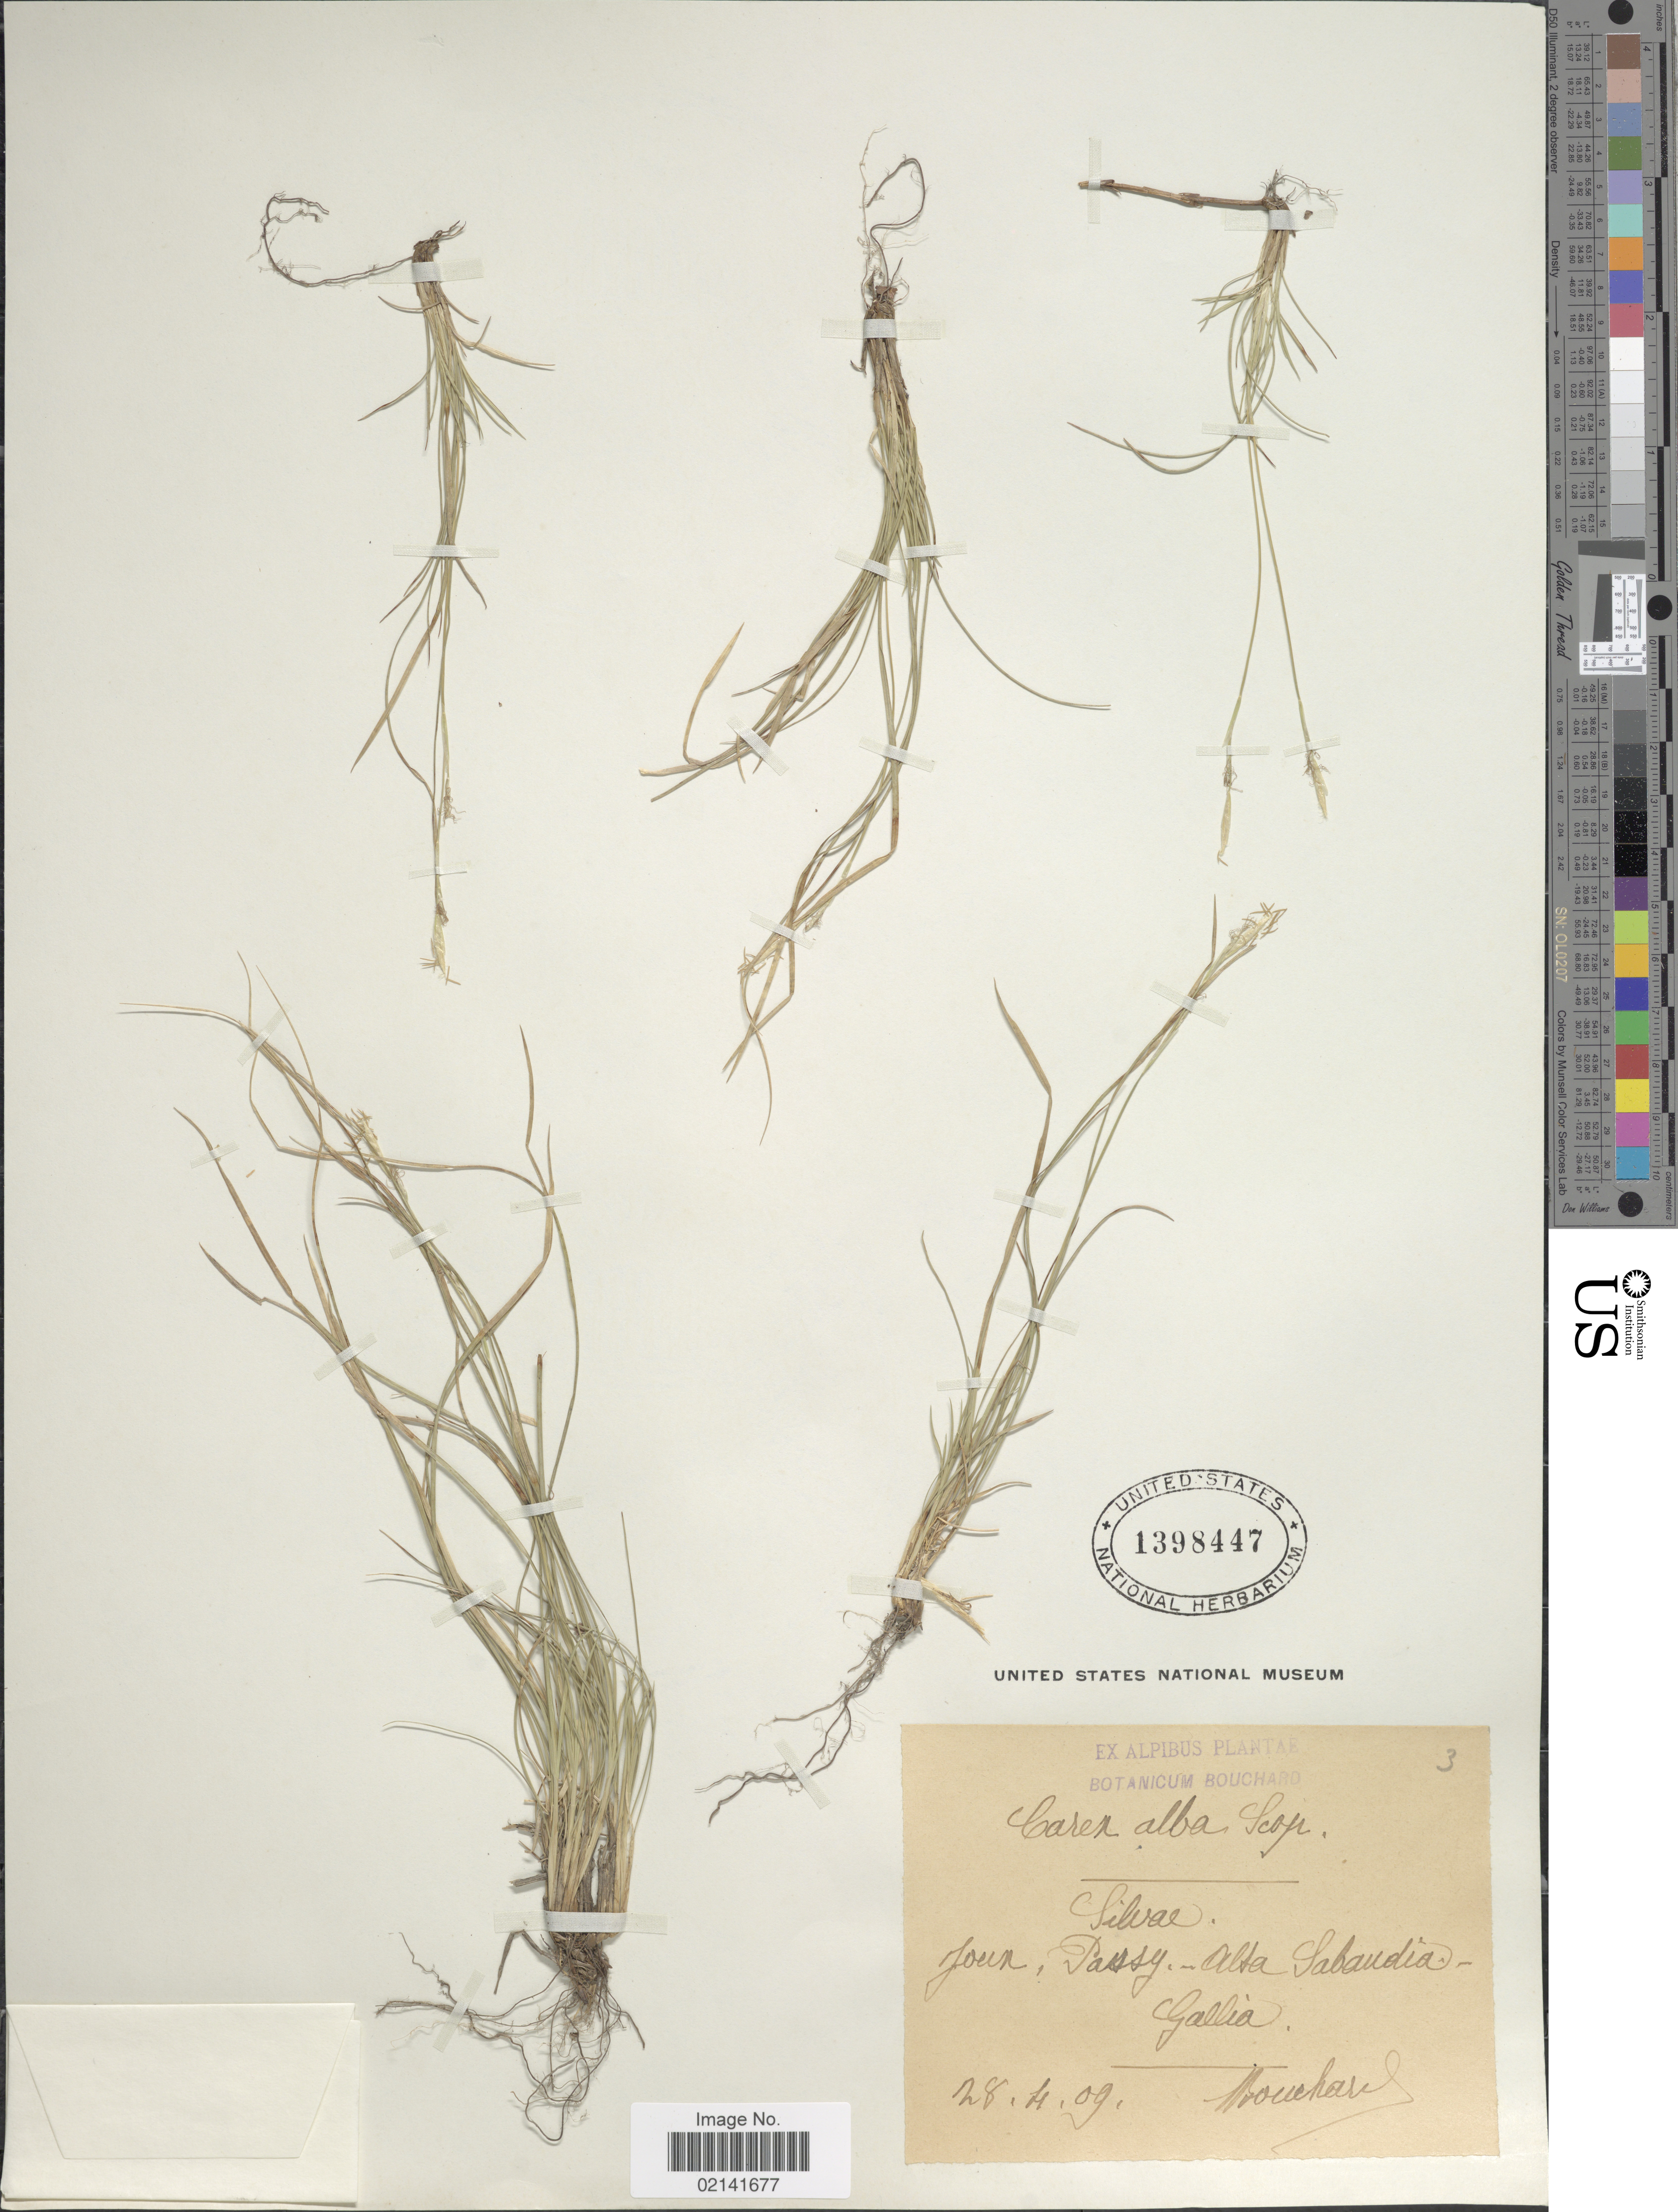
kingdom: Plantae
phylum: Tracheophyta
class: Liliopsida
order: Poales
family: Cyperaceae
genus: Carex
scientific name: Carex alba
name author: Scop.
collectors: -. Bouchard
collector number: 3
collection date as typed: Transcribed d/m/y: 28/4/9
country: France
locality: Joun. Passy - Alta Sabandia - Gallia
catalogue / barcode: US 1398447